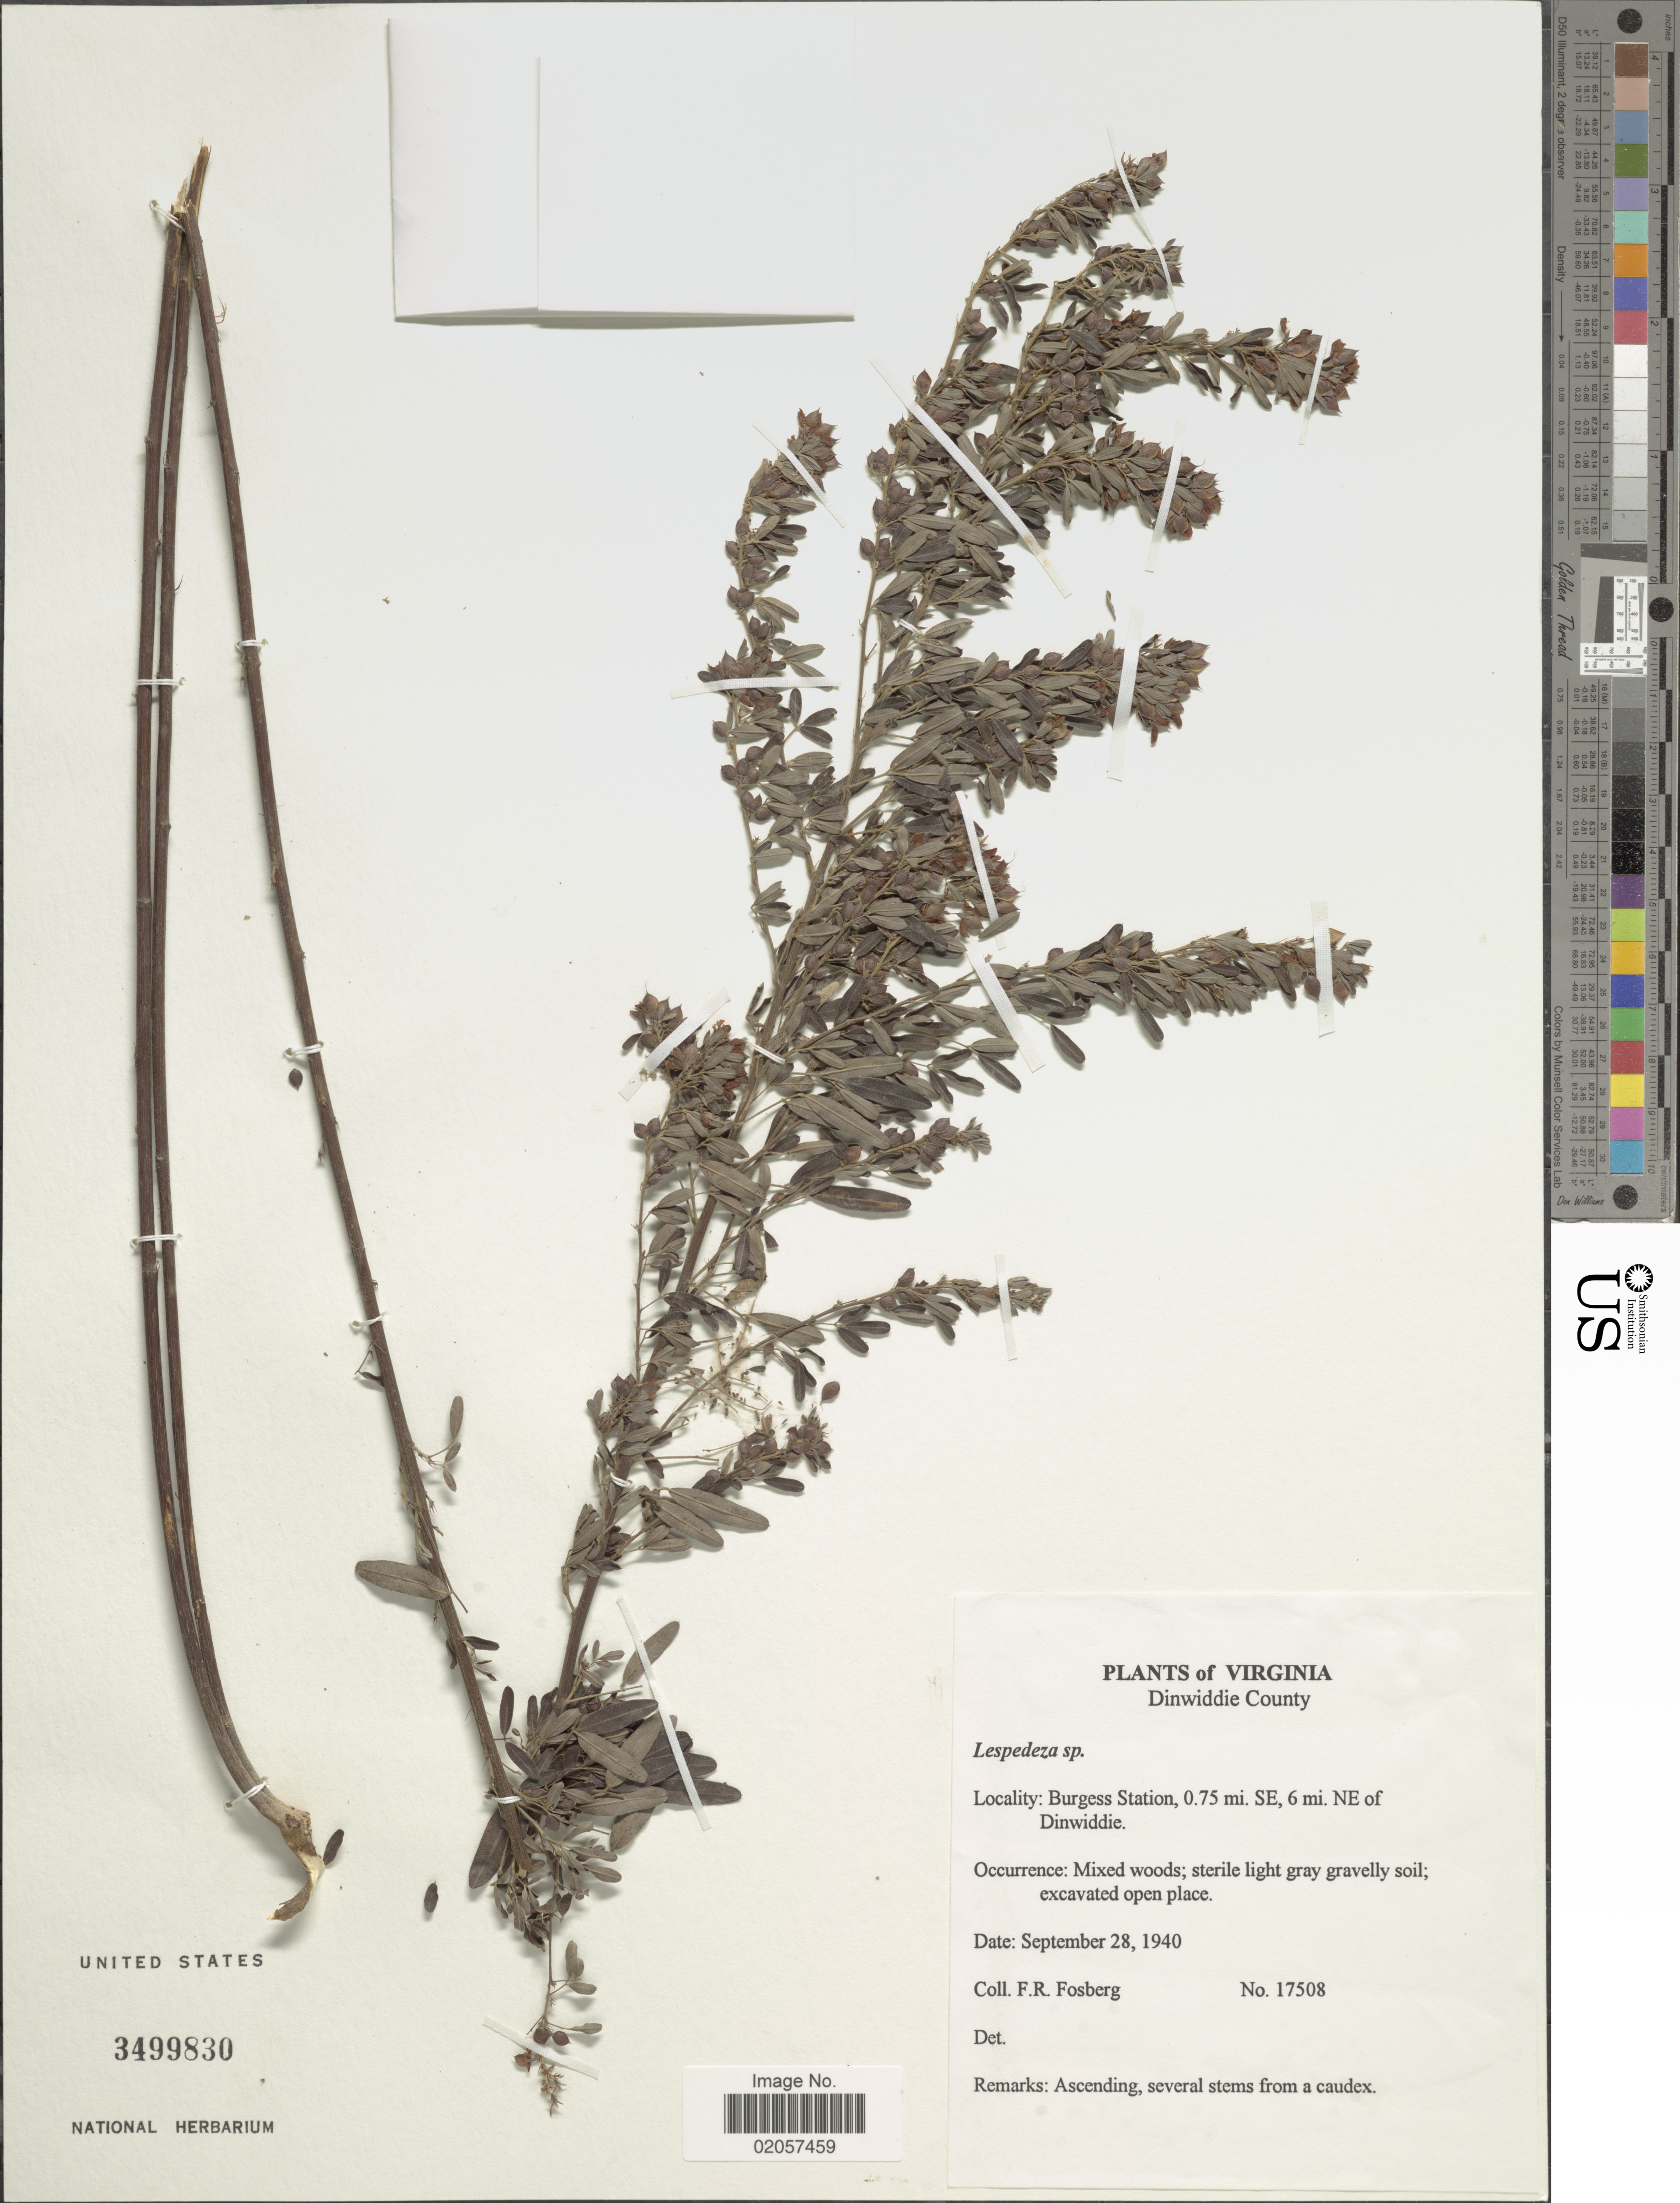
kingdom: Plantae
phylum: Tracheophyta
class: Magnoliopsida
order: Fabales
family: Fabaceae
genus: Lespedeza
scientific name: Lespedeza sp.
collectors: F. R. Fosberg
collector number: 17508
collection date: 1940-09-28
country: United States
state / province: Virginia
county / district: Dinwiddie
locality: Dinwiddie County. Burgess Station, .75mi. SE, 6 mi. NE of Dinwiddie.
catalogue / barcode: US 3499830